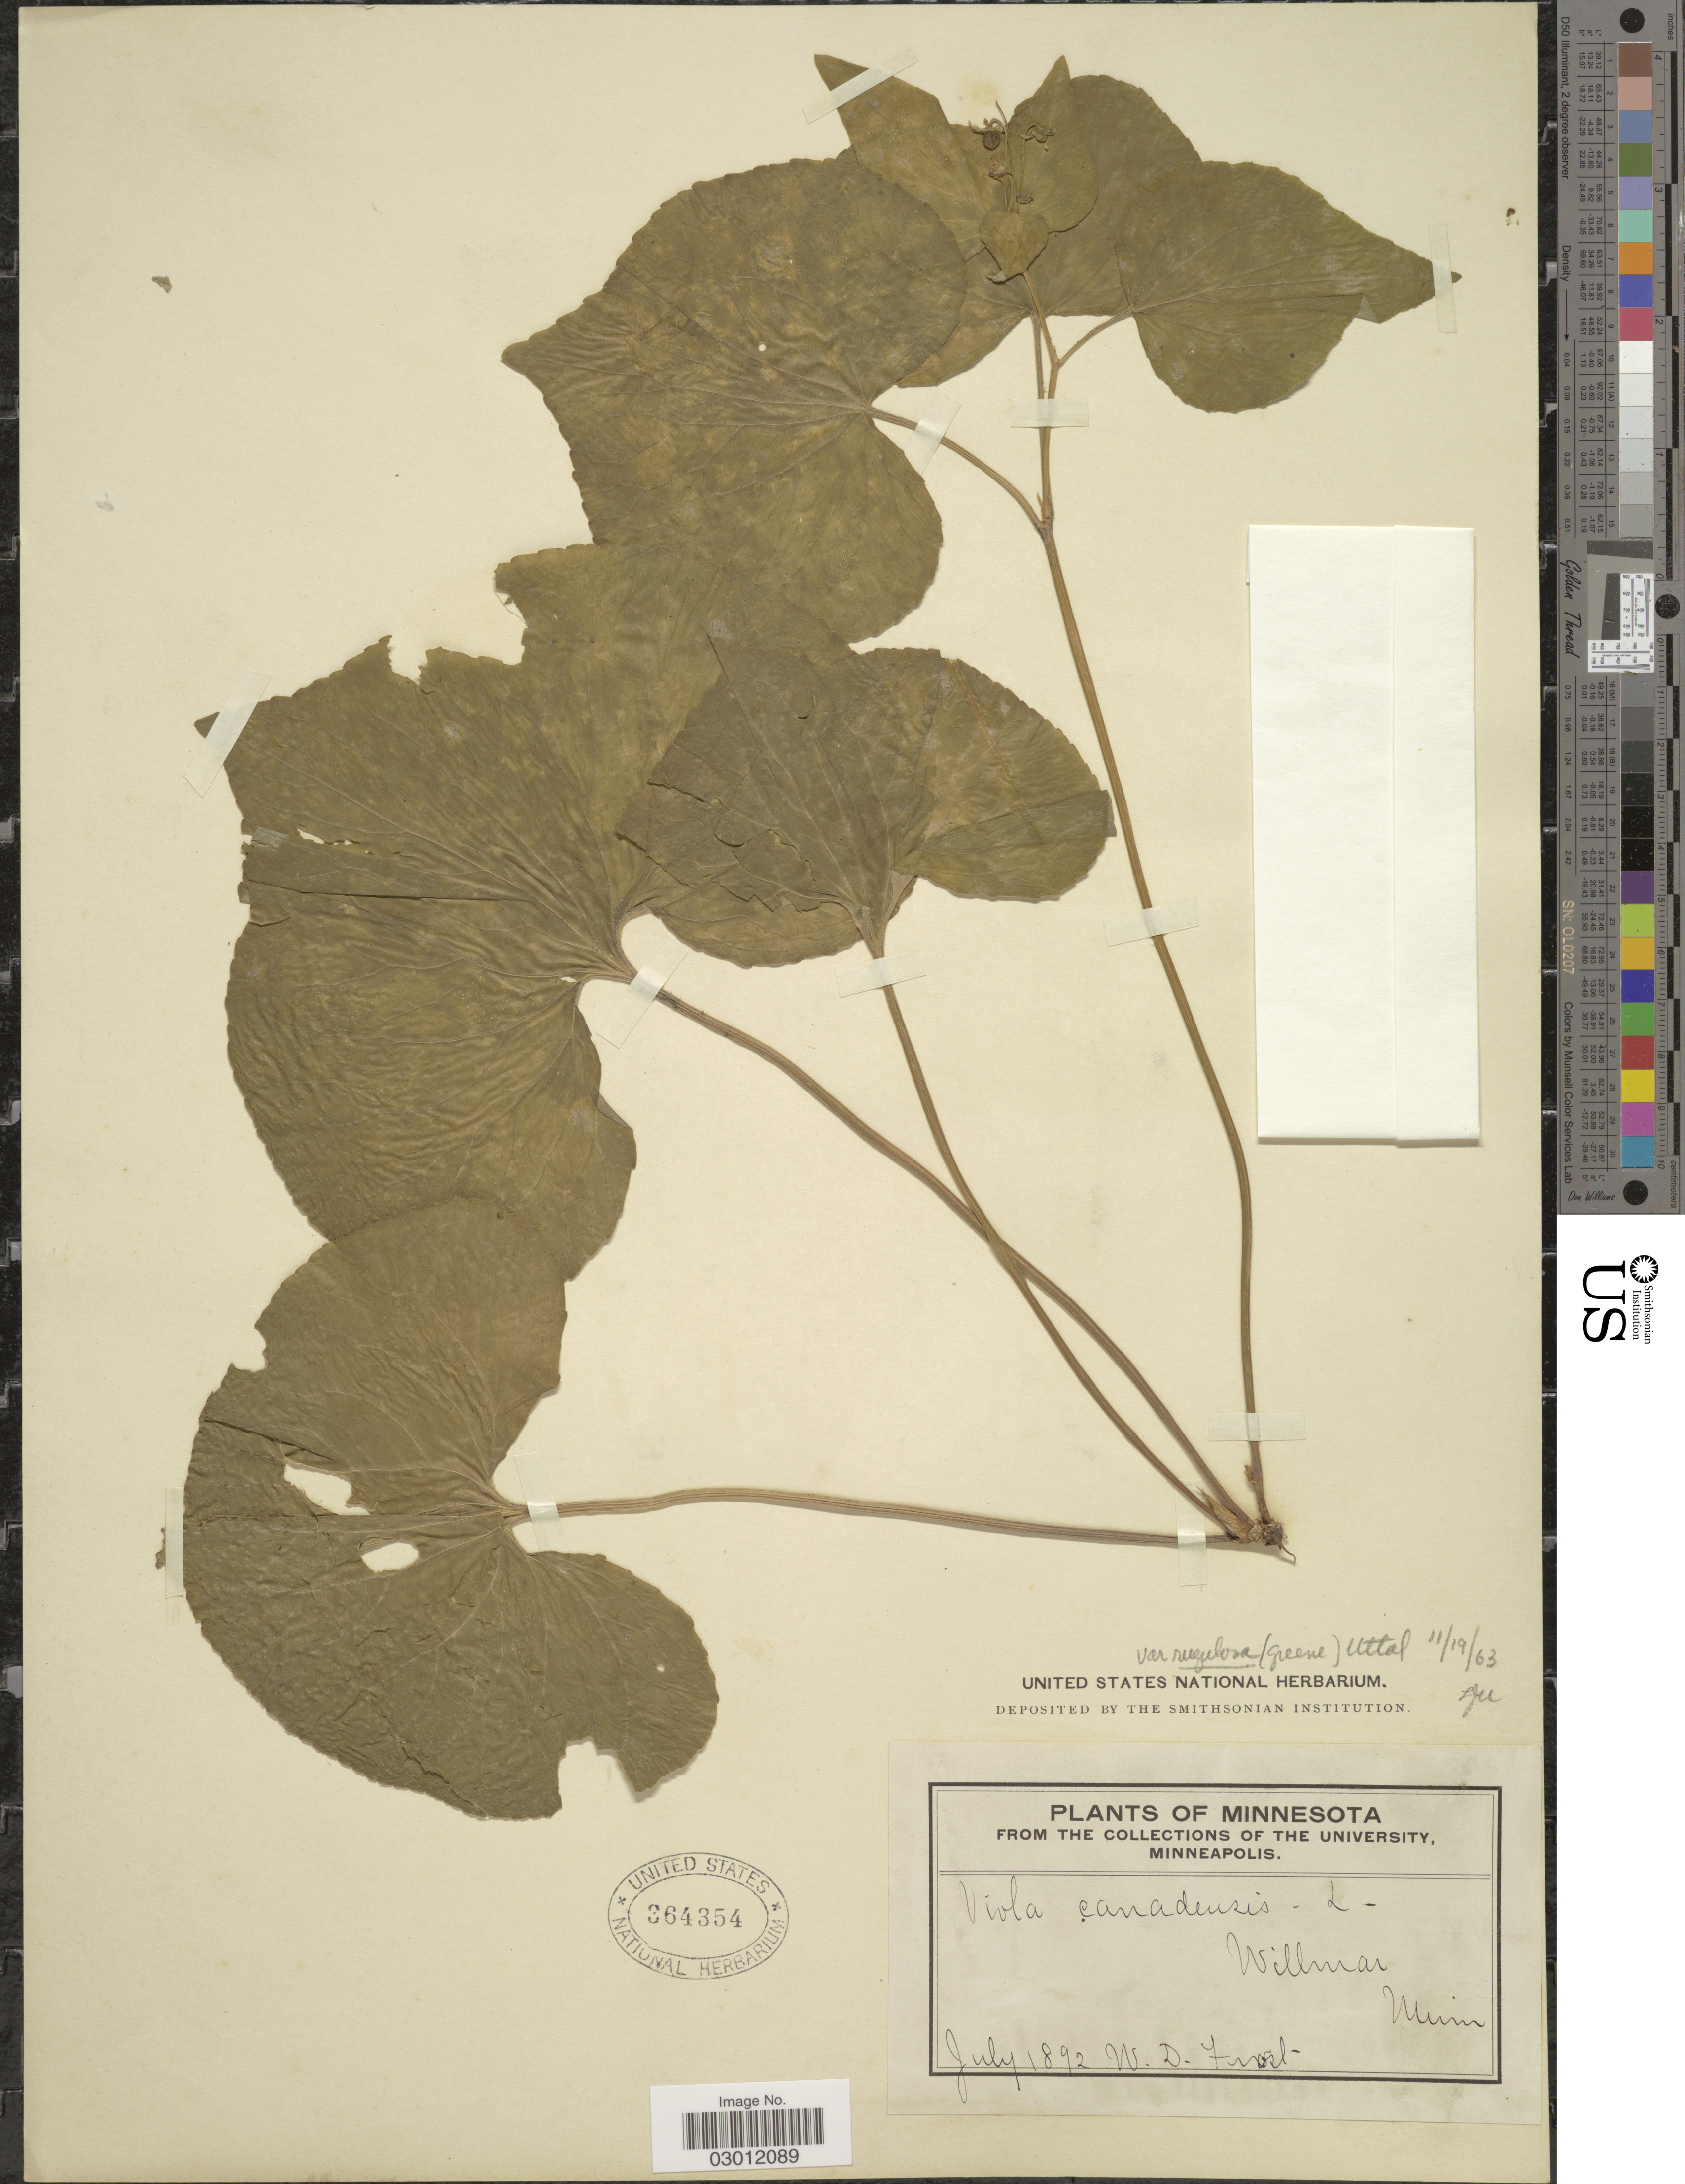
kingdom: Plantae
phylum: Tracheophyta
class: Magnoliopsida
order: Malpighiales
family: Violaceae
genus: Viola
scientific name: Viola canadensis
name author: L.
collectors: W. Forest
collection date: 1892-07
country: United States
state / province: Minnesota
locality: Willmar, Minn.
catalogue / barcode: US 364354